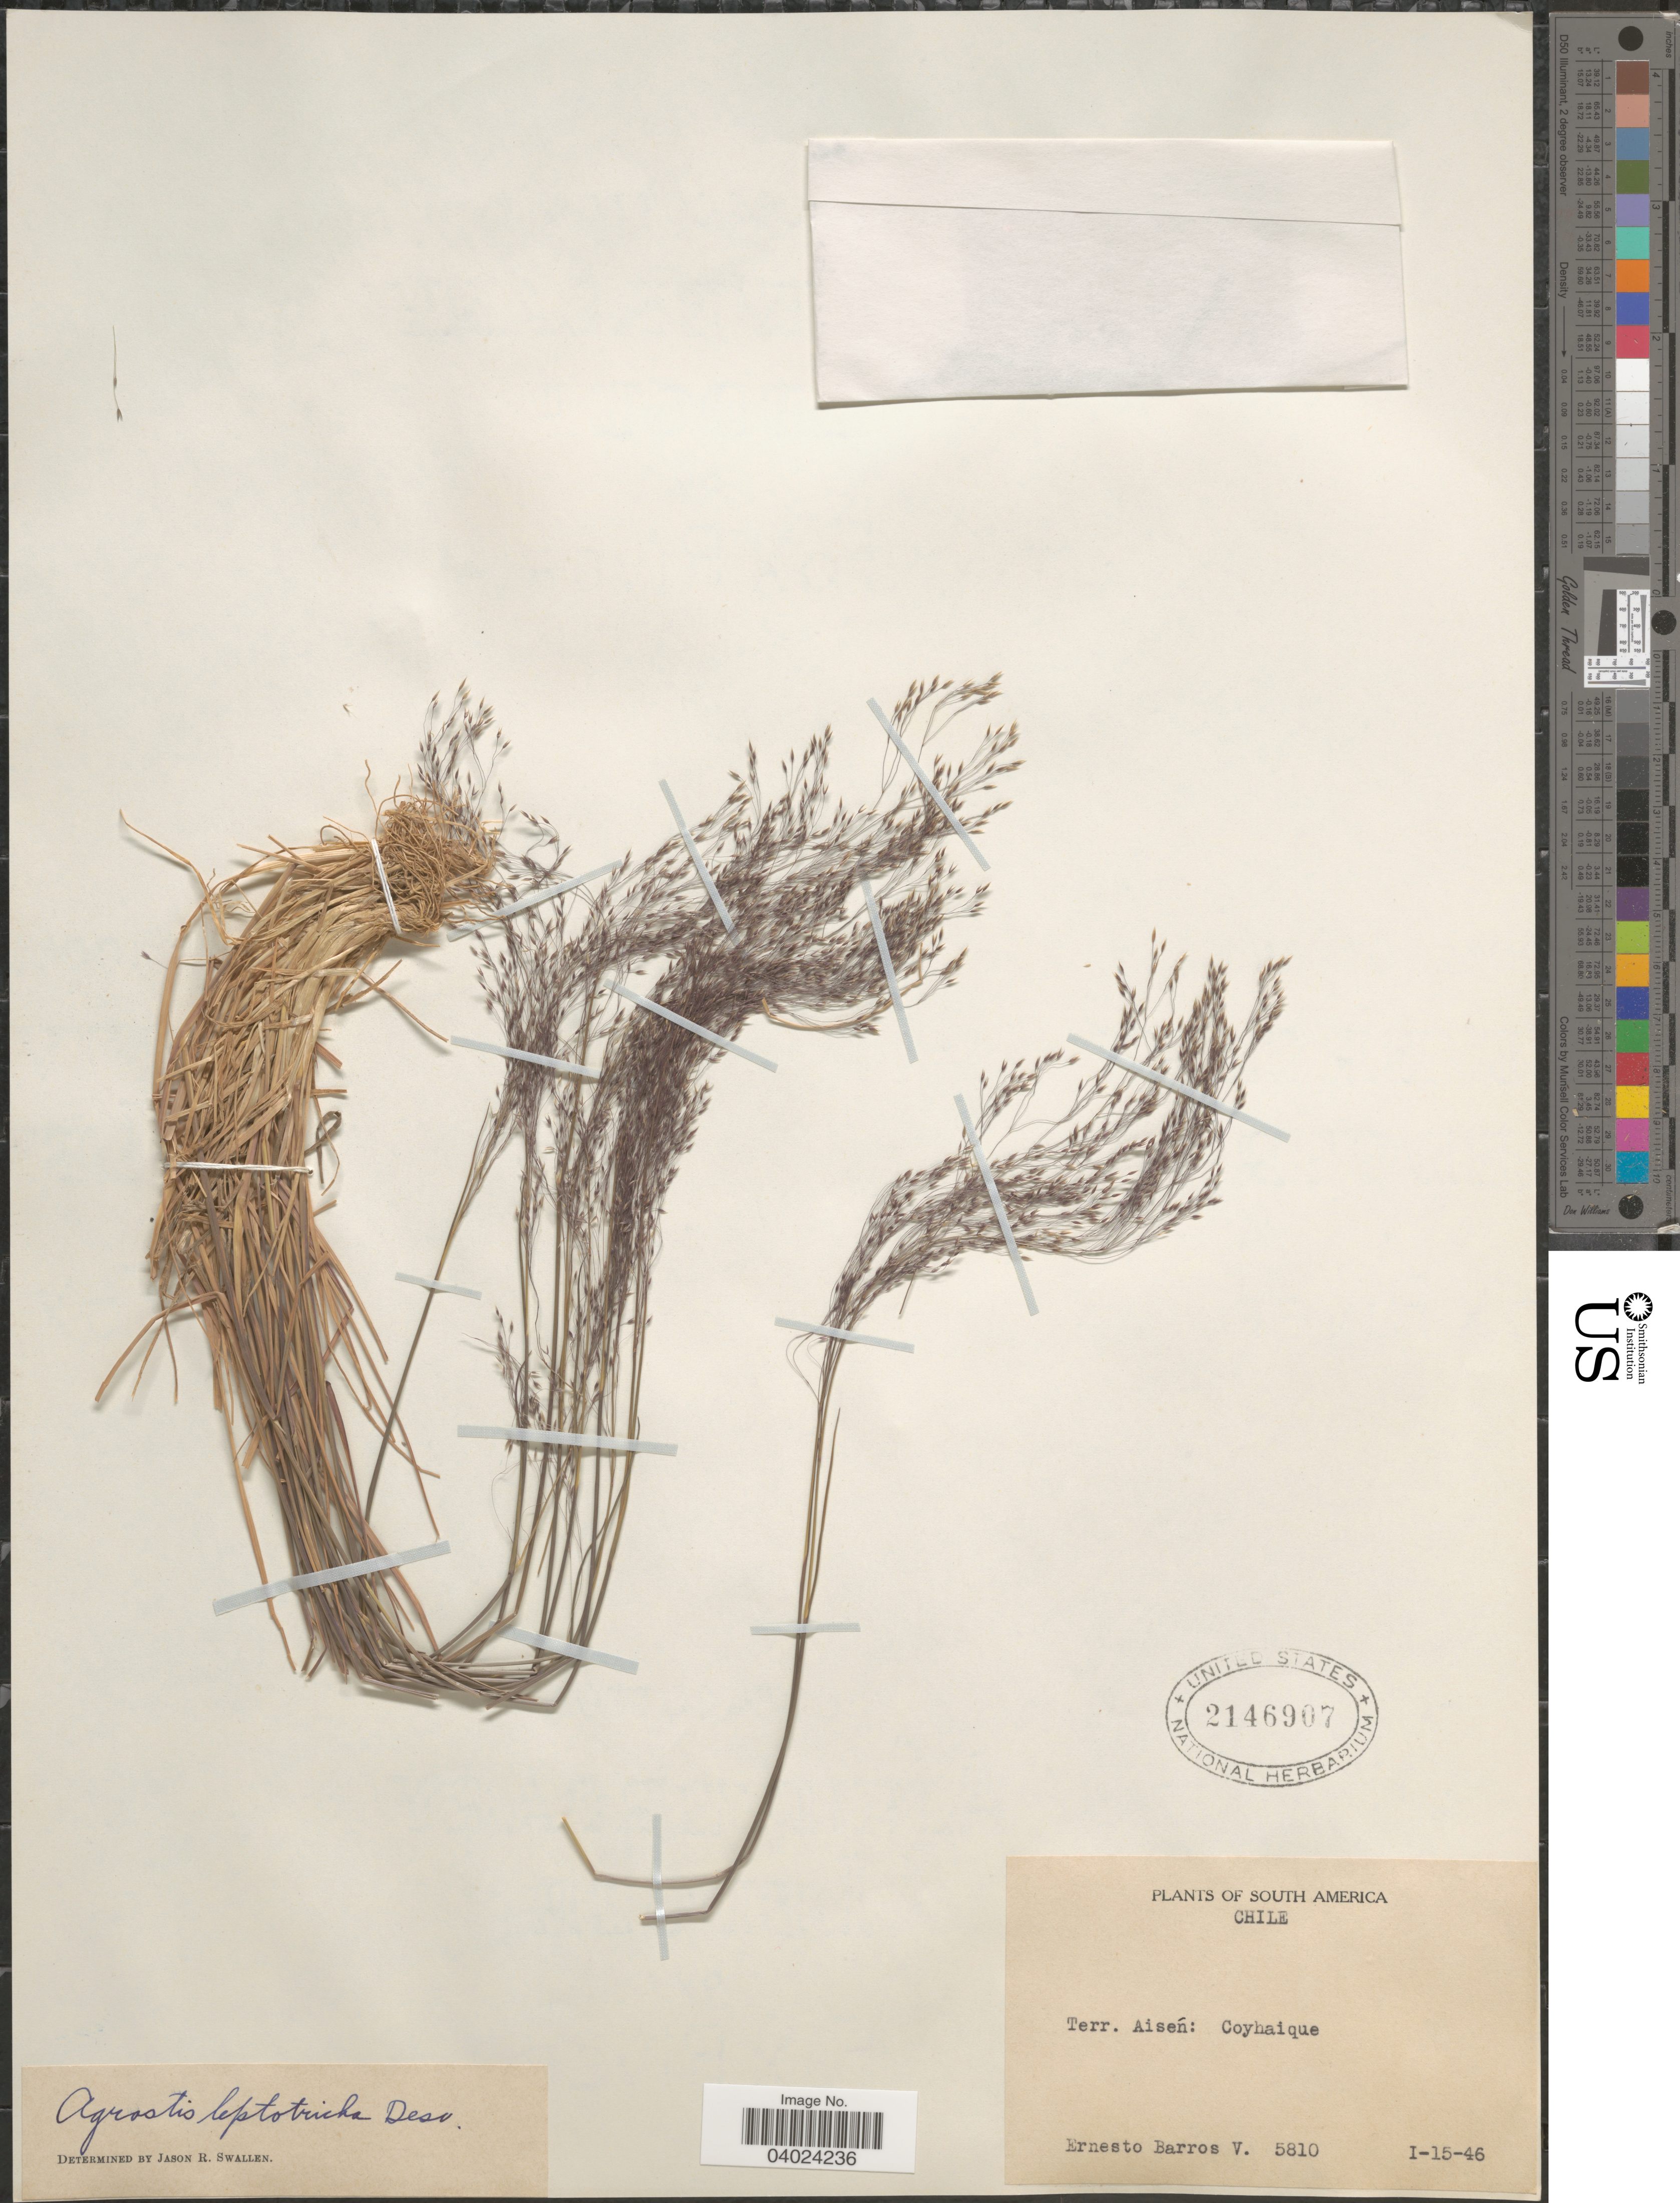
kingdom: Plantae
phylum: Tracheophyta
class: Liliopsida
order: Poales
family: Poaceae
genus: Agrostis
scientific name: Agrostis leptotricha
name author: É. Desv.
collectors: E. Barros V.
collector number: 5810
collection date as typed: Transcribed d/m/y: 15/1/46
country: Chile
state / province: Aisén (XI)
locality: Terr. Aisén: Coyhaique.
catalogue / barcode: US 2146907